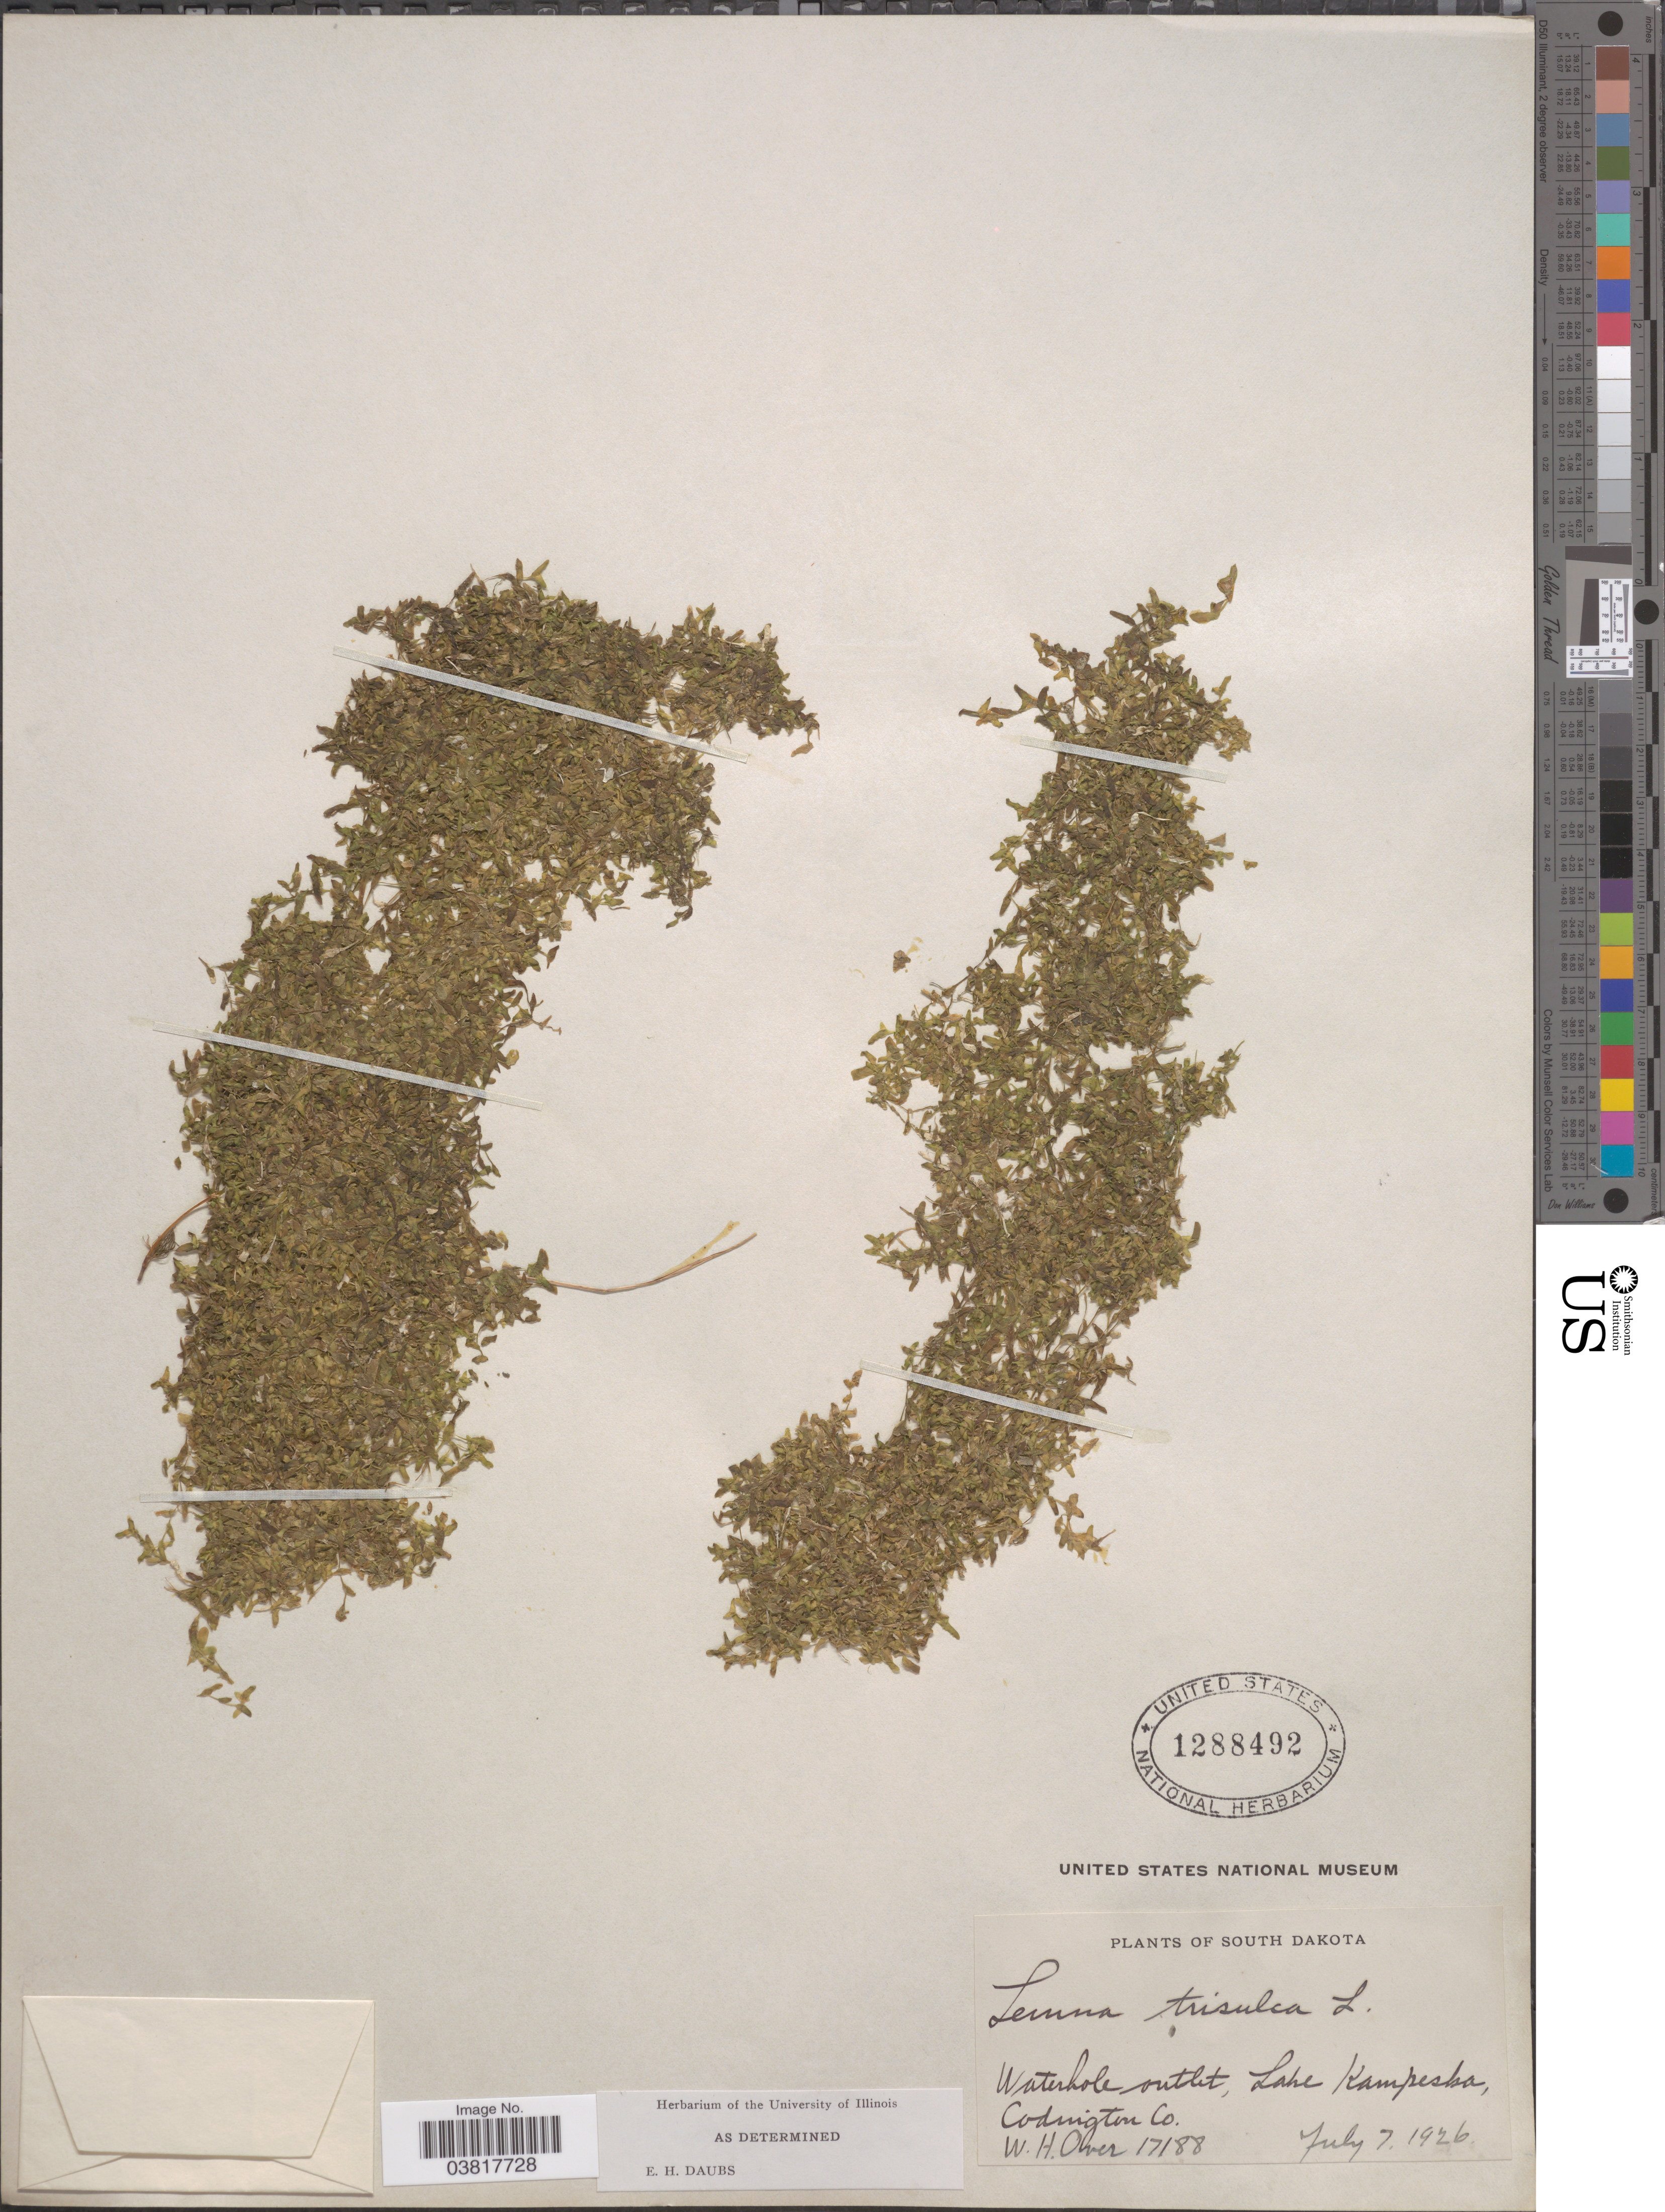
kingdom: Plantae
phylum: Tracheophyta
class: Liliopsida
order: Alismatales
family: Araceae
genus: Lemna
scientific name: Lemna trisulca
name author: L.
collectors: W. Over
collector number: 17188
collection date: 1926-07-07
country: United States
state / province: South Dakota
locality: Waterhole outlet, Lake Kampeska, Codington Co.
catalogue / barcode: US 1288492